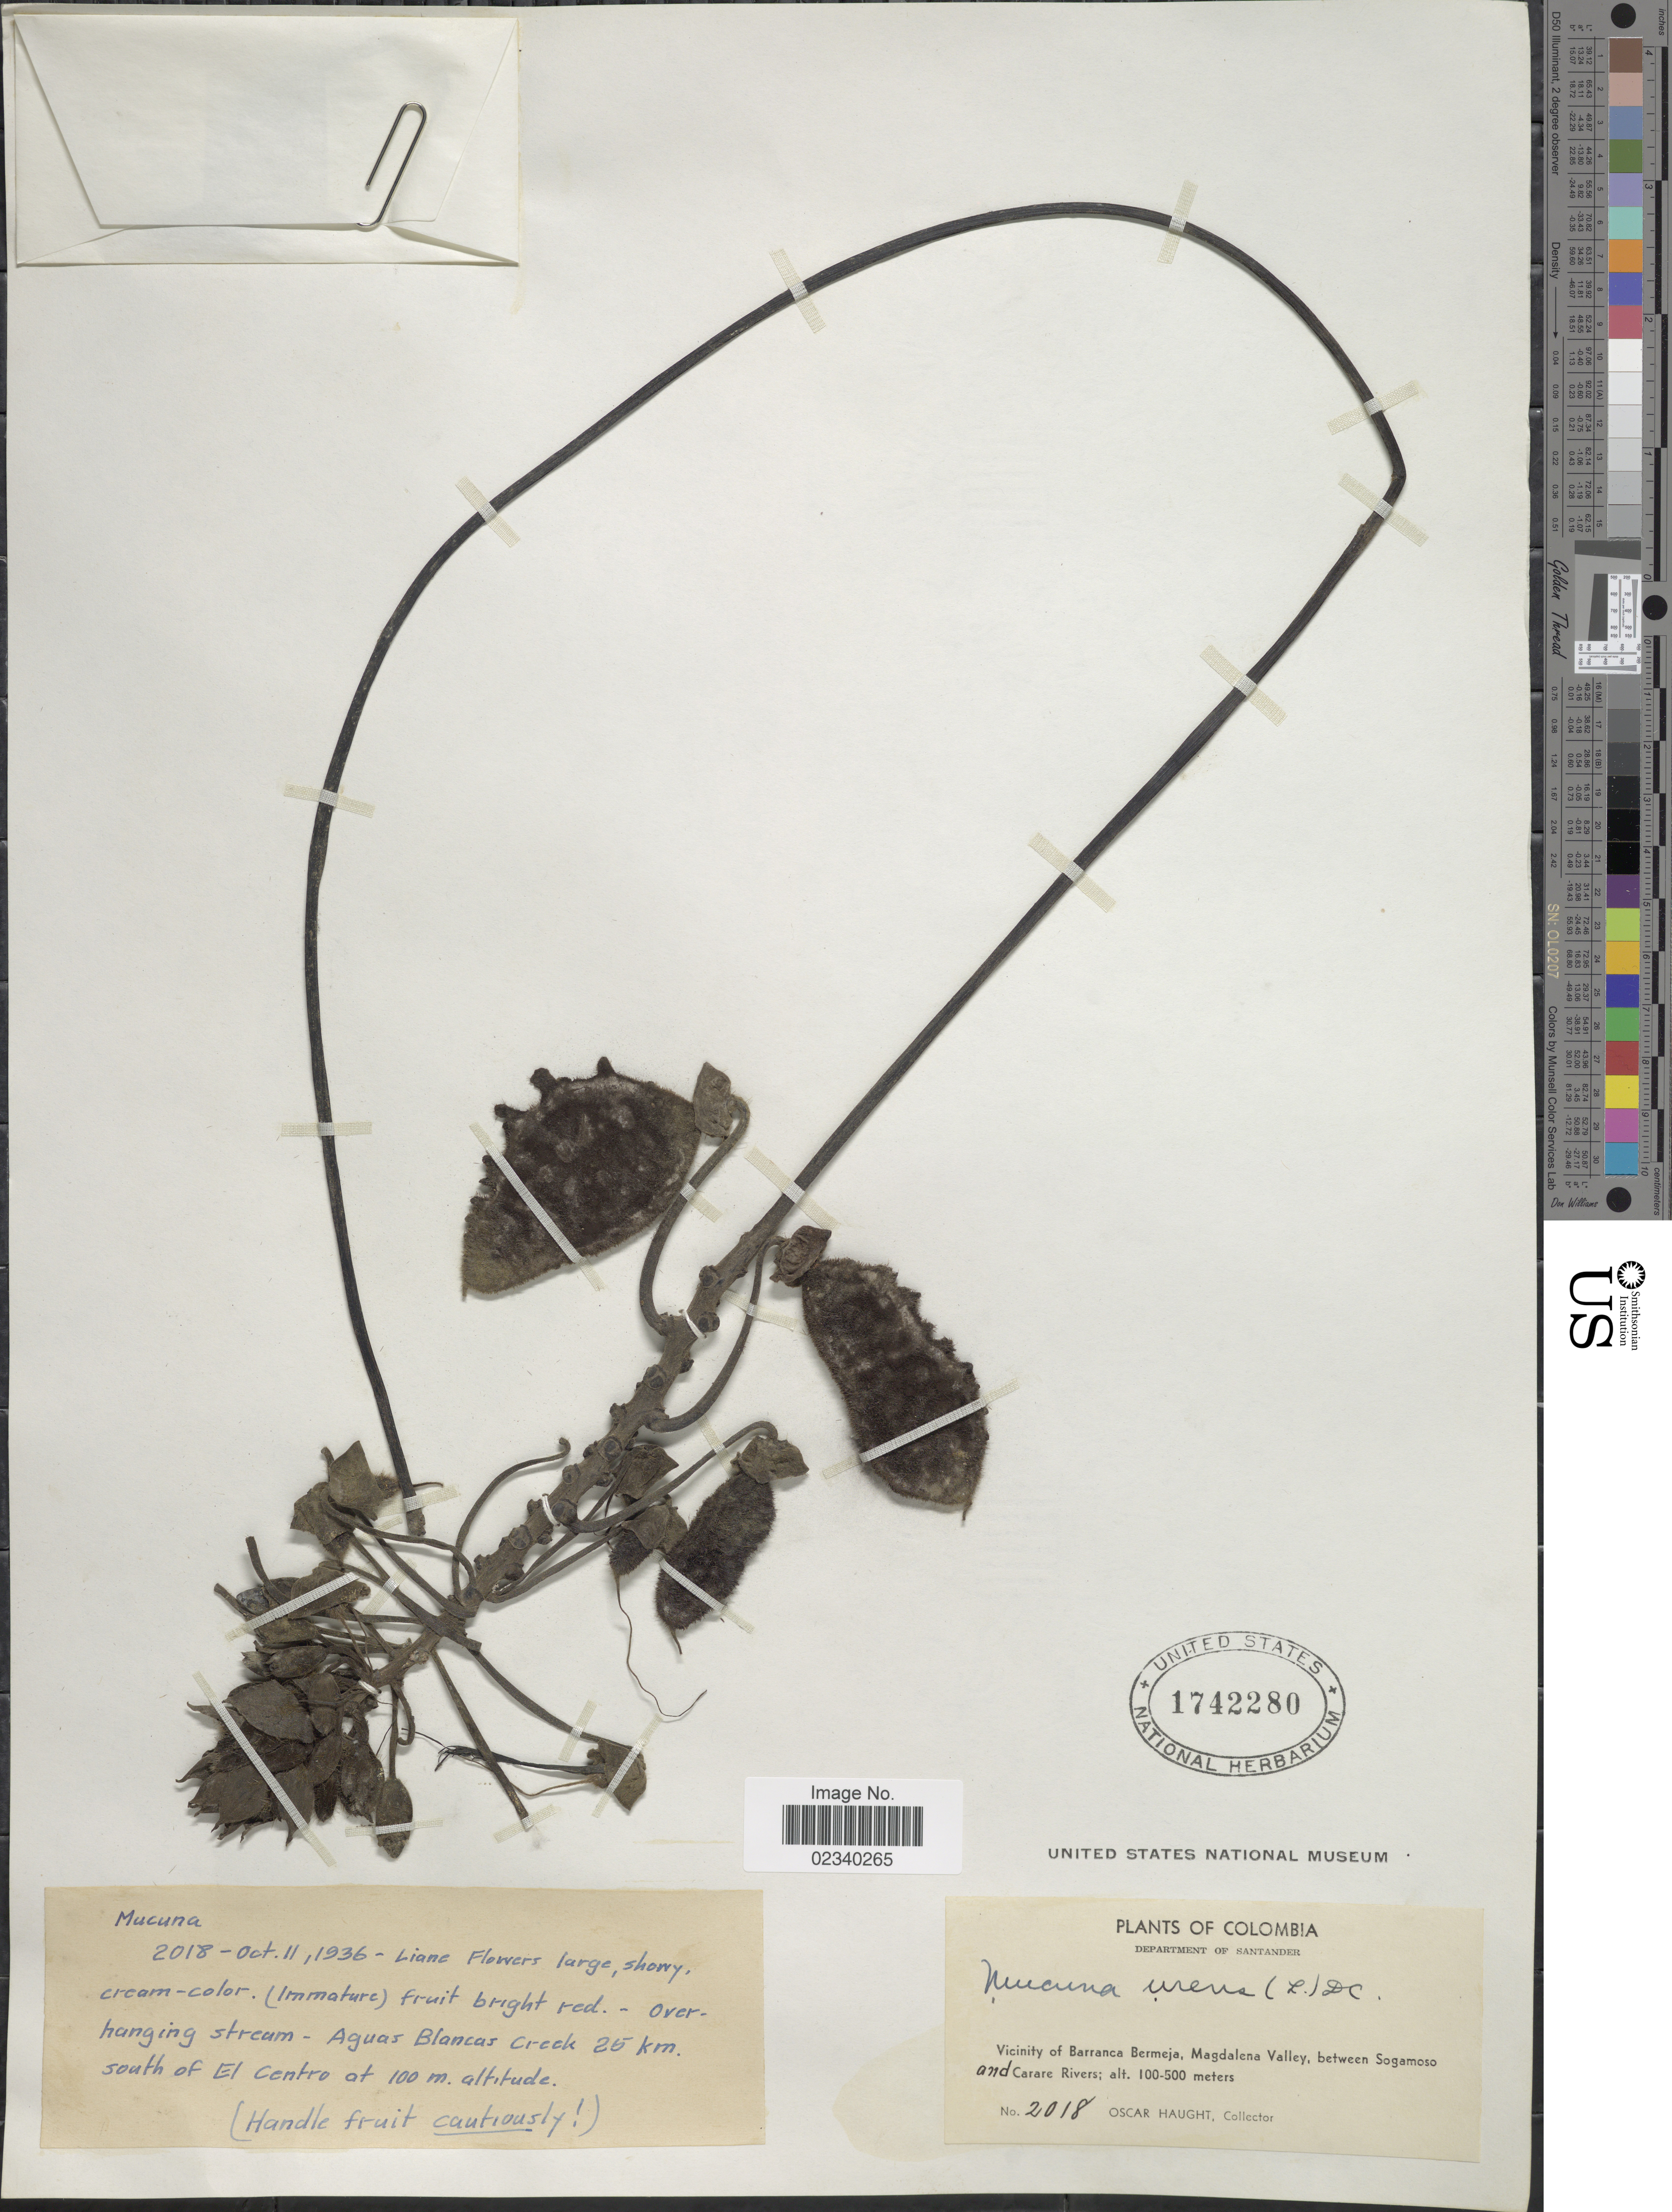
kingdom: Plantae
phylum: Tracheophyta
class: Magnoliopsida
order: Fabales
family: Fabaceae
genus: Mucuna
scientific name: Mucuna mutisiana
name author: (Kunth) DC.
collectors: O. L. Haught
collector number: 2018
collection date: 1936-10-11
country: Colombia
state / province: Santander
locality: Department of Santander, Vicinity of Barranca Bermeja, Magdalena Valley, between Sogamoso and Carare Rivers. Aguas Blancas Creek 25 km. south of El Centro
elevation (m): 100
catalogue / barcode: US 1742280